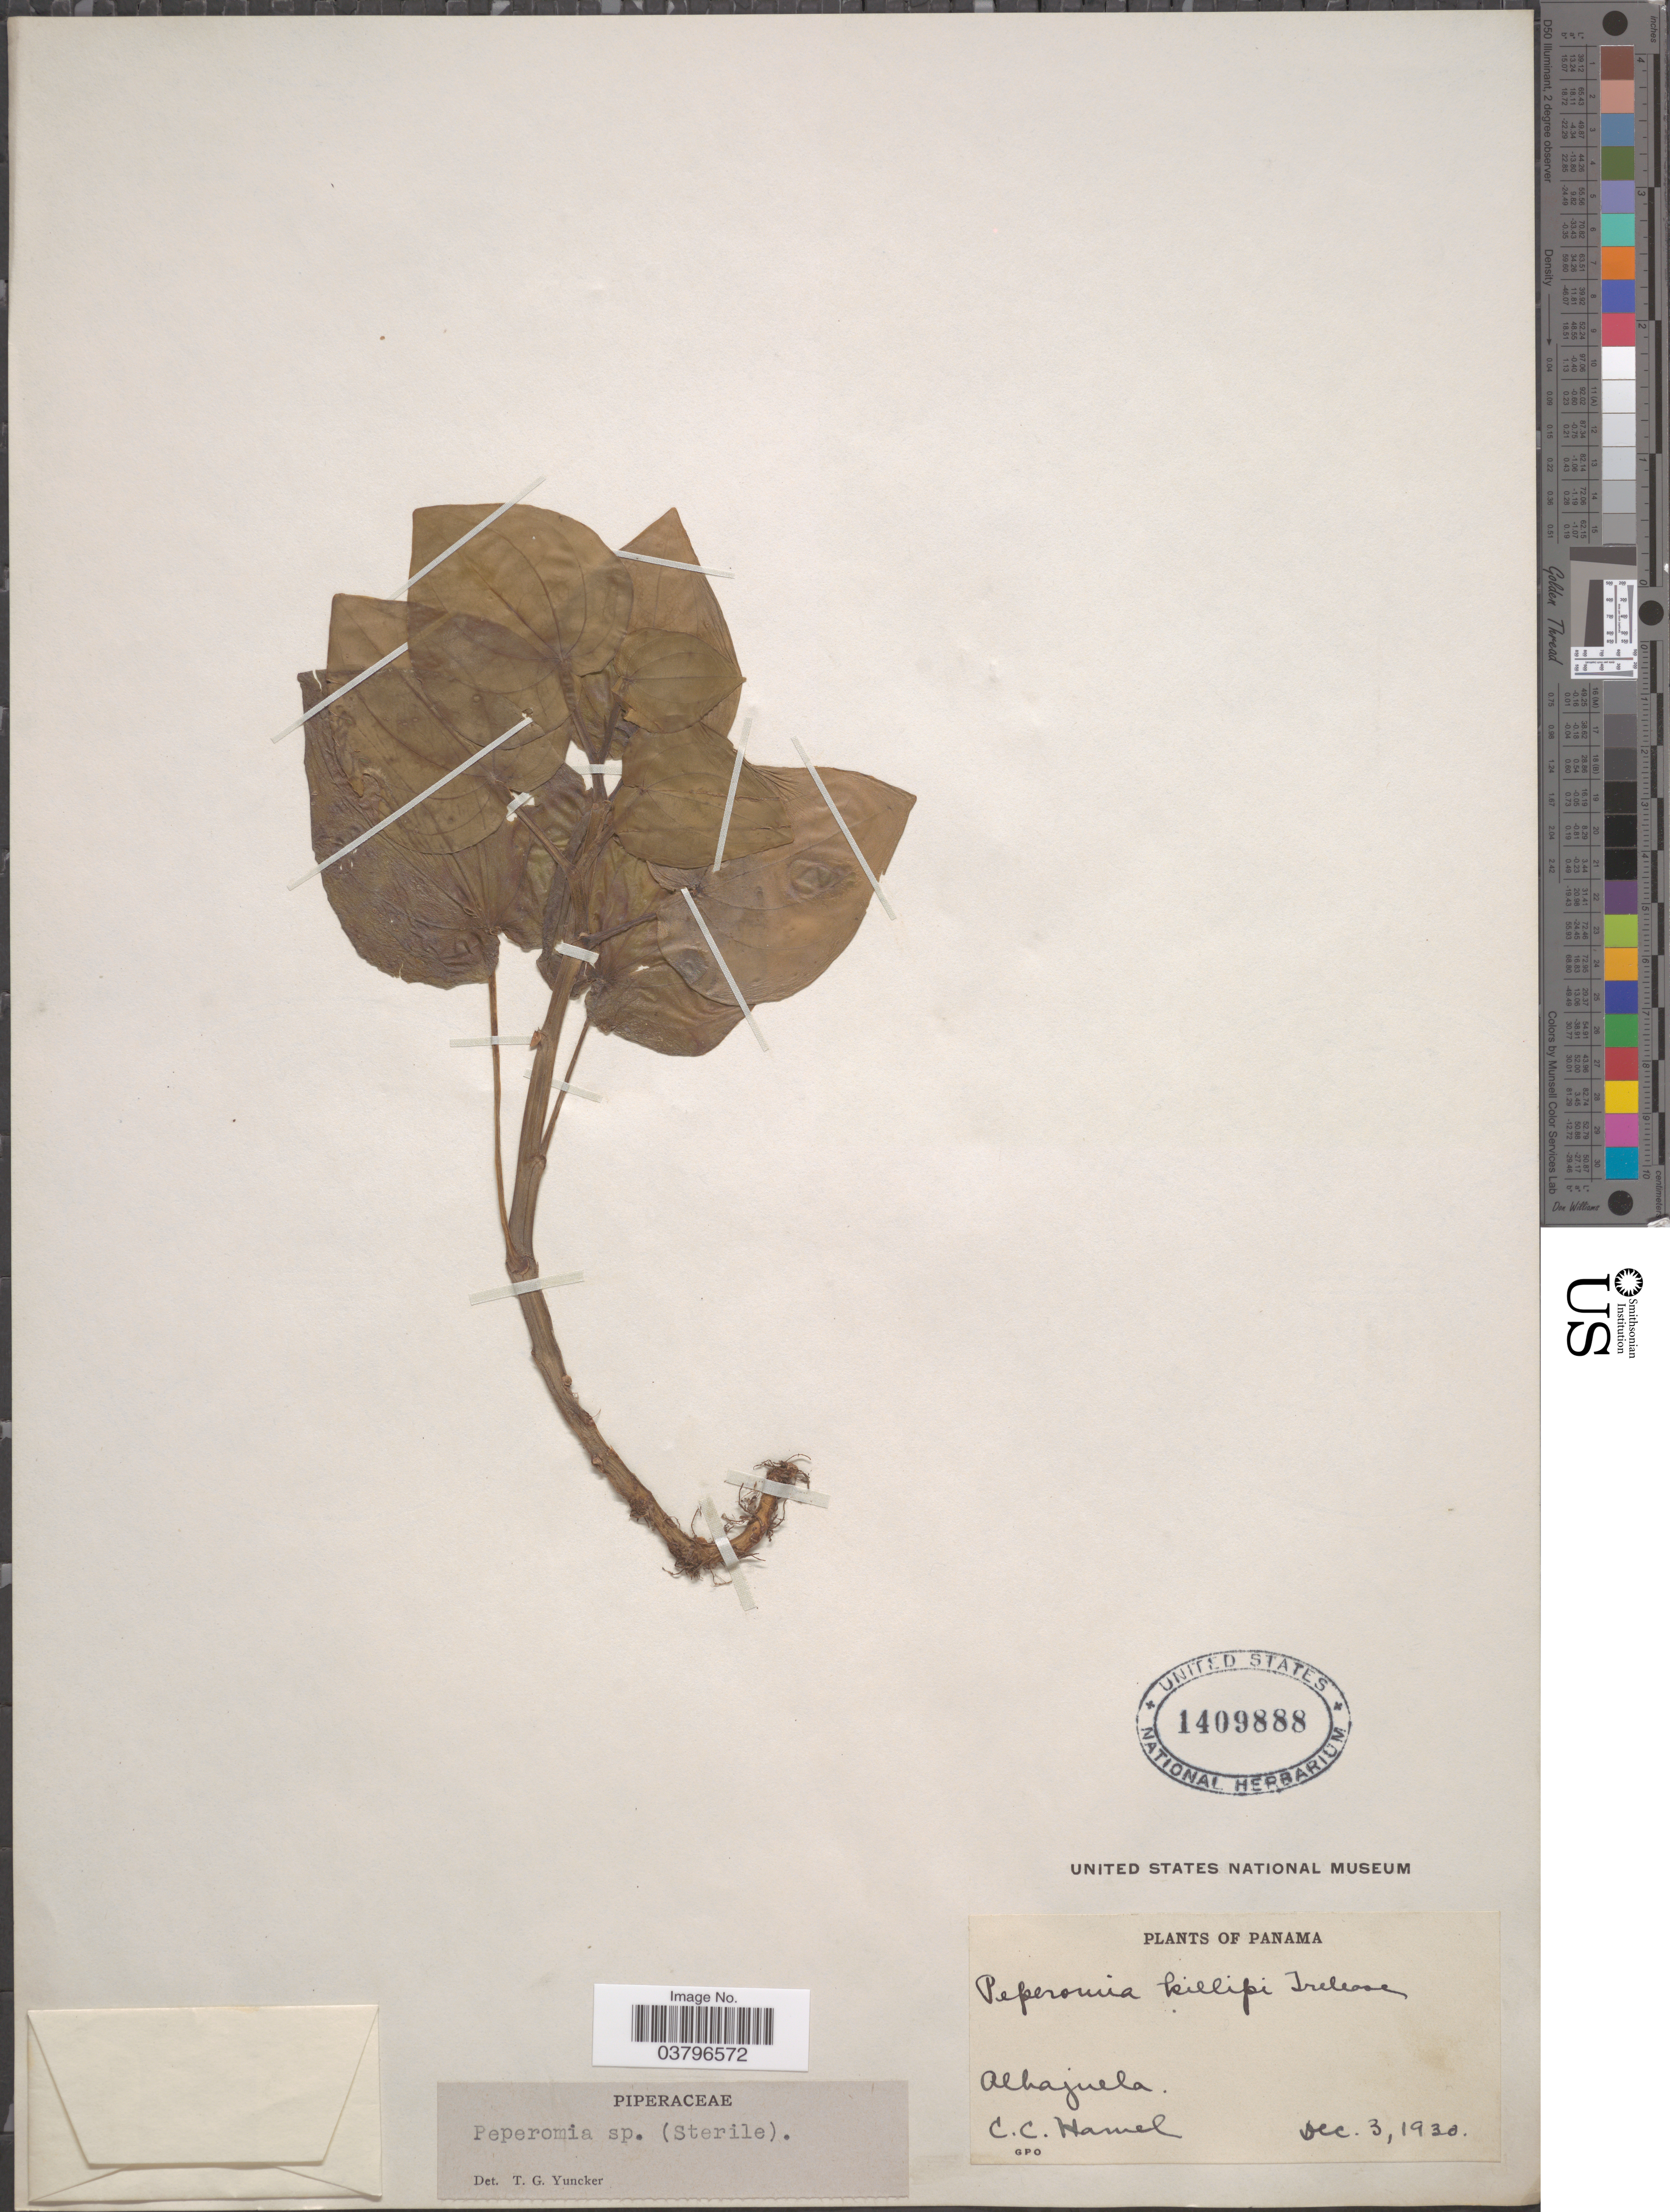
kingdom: Plantae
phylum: Tracheophyta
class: Magnoliopsida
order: Piperales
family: Piperaceae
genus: Peperomia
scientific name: Peperomia cordulatiformis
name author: Trel.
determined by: Jiménez, José Estaban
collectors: C. C. Hamel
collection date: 1930-12-03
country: Panama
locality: Alhajuela.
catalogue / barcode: US 1409888